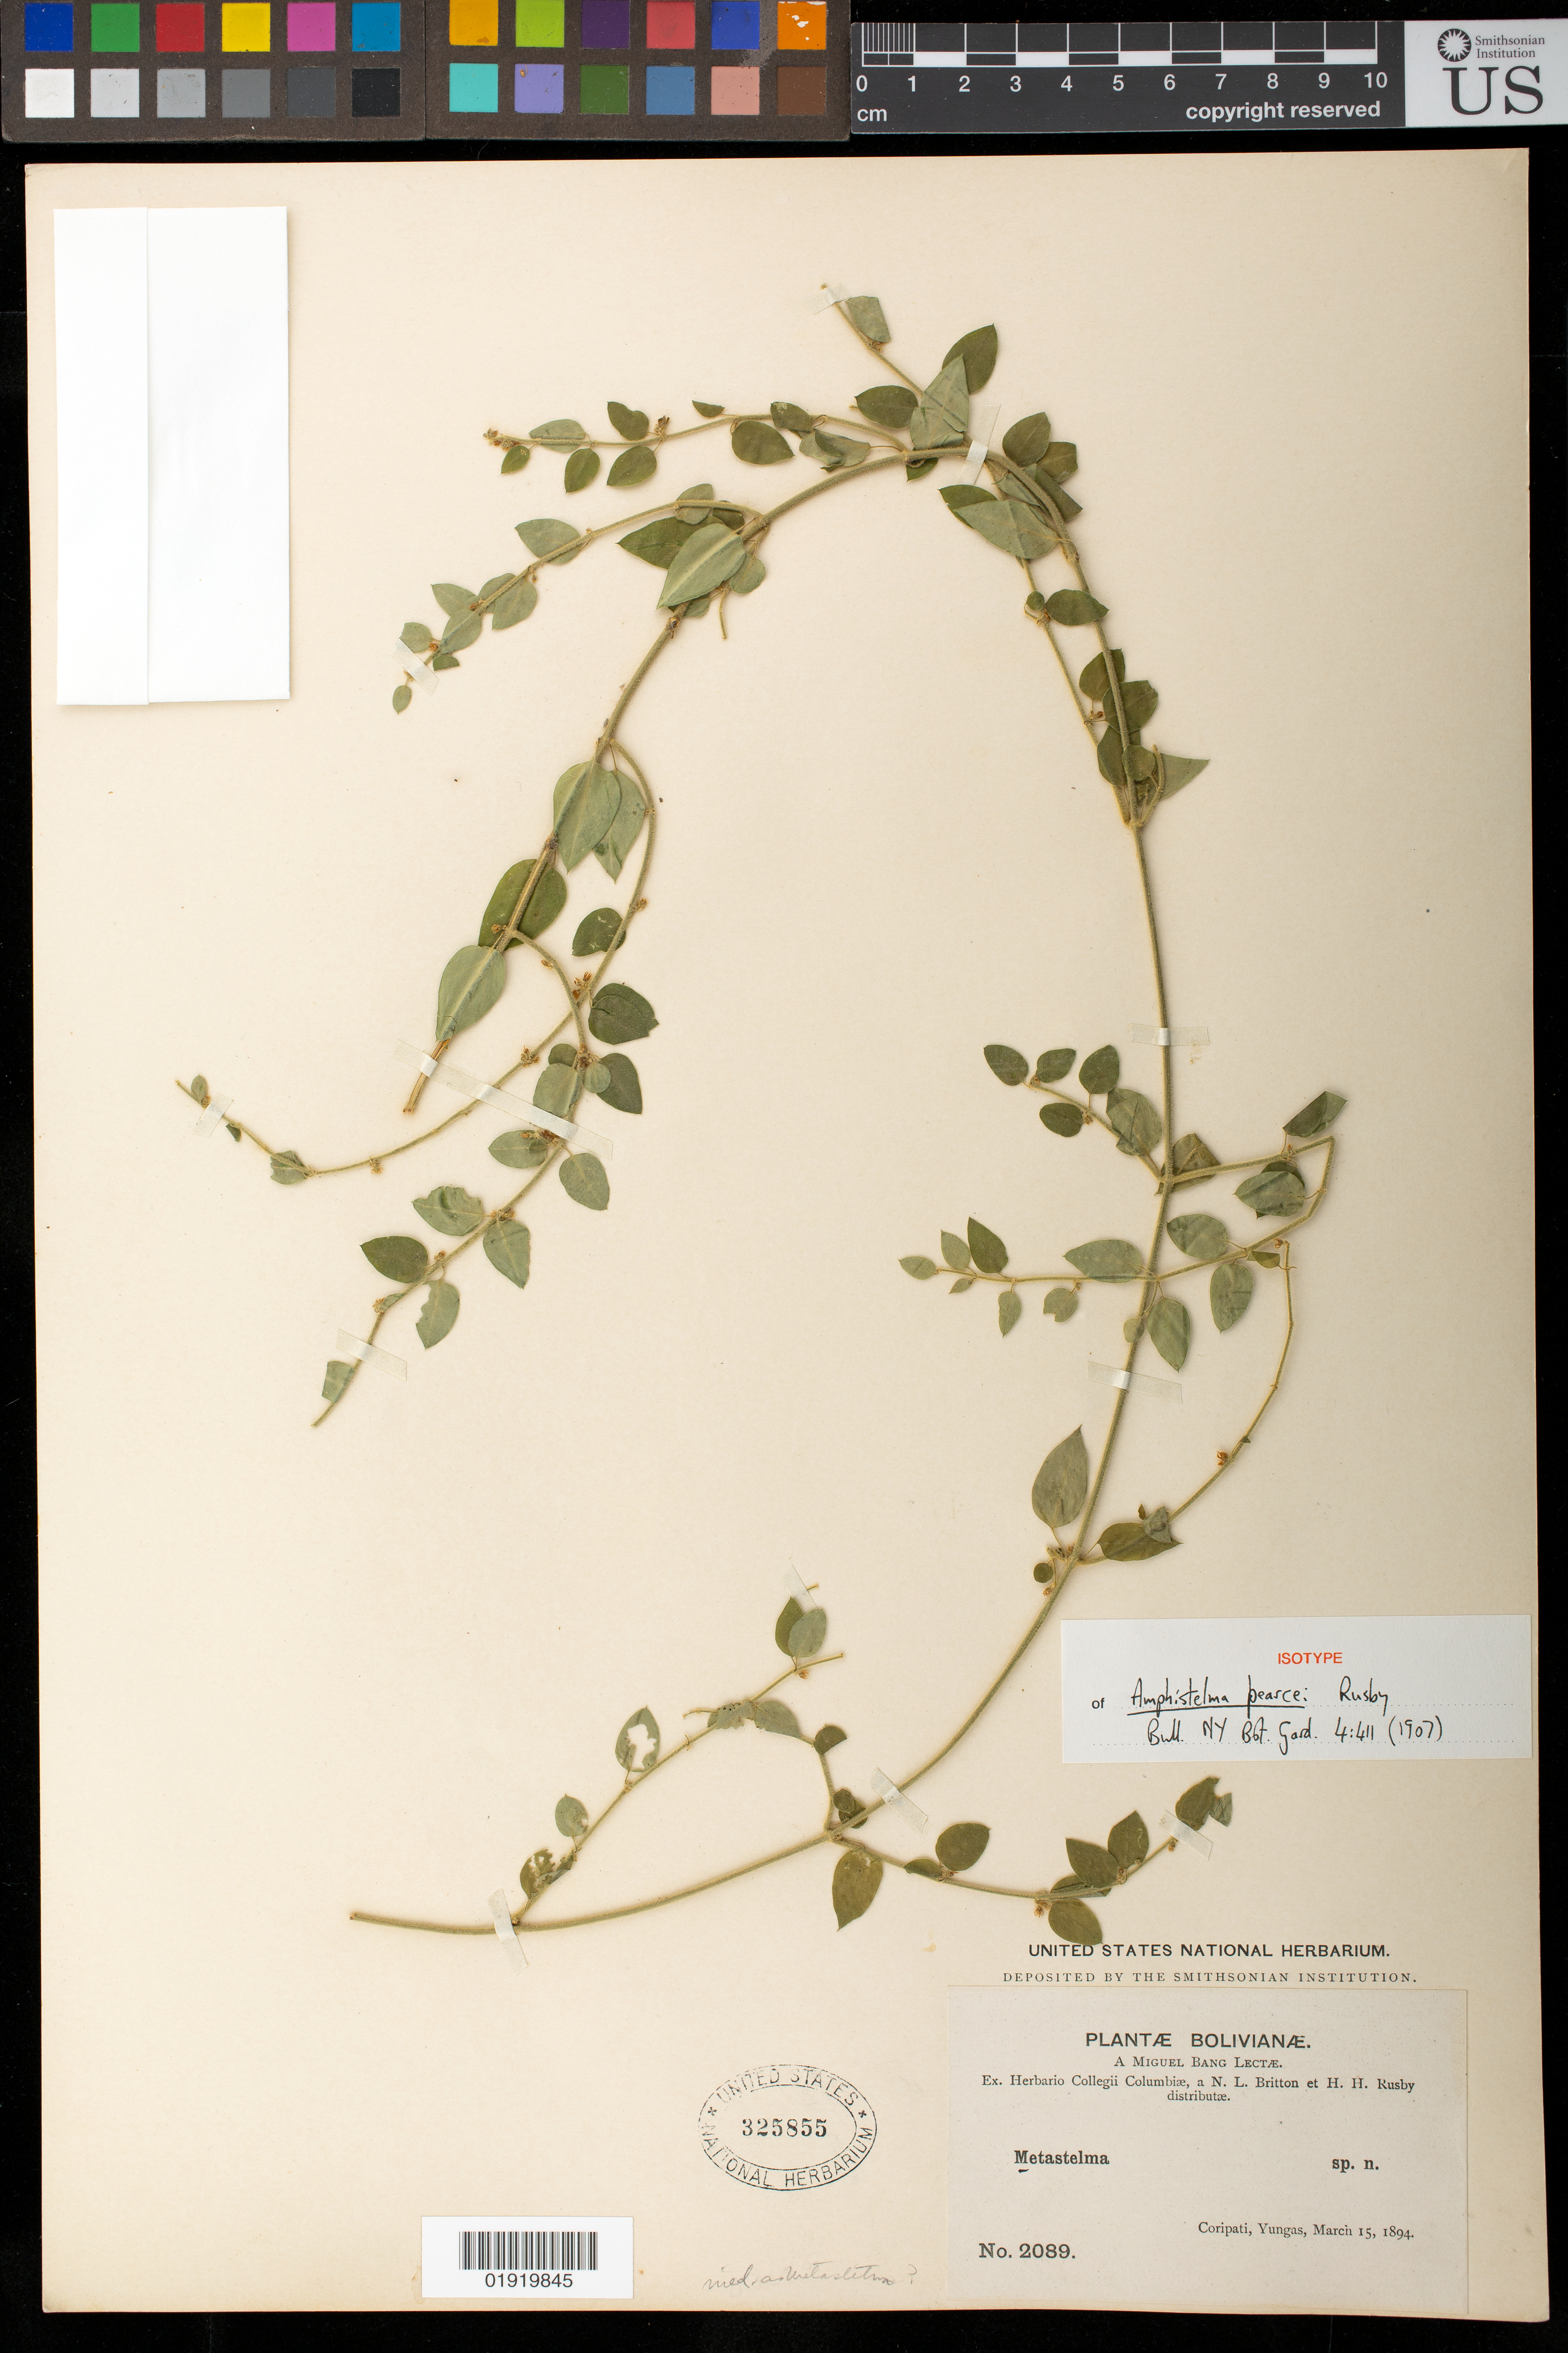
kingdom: Plantae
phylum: Tracheophyta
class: Magnoliopsida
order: Gentianales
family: Apocynaceae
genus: Amphistelma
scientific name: Amphistelma pearcei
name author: Rusby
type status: Isotype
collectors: M. Bang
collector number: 2089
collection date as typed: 15 Mar 1894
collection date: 1894-03-15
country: Bolivia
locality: Coripata, Yungas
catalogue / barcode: US 325855